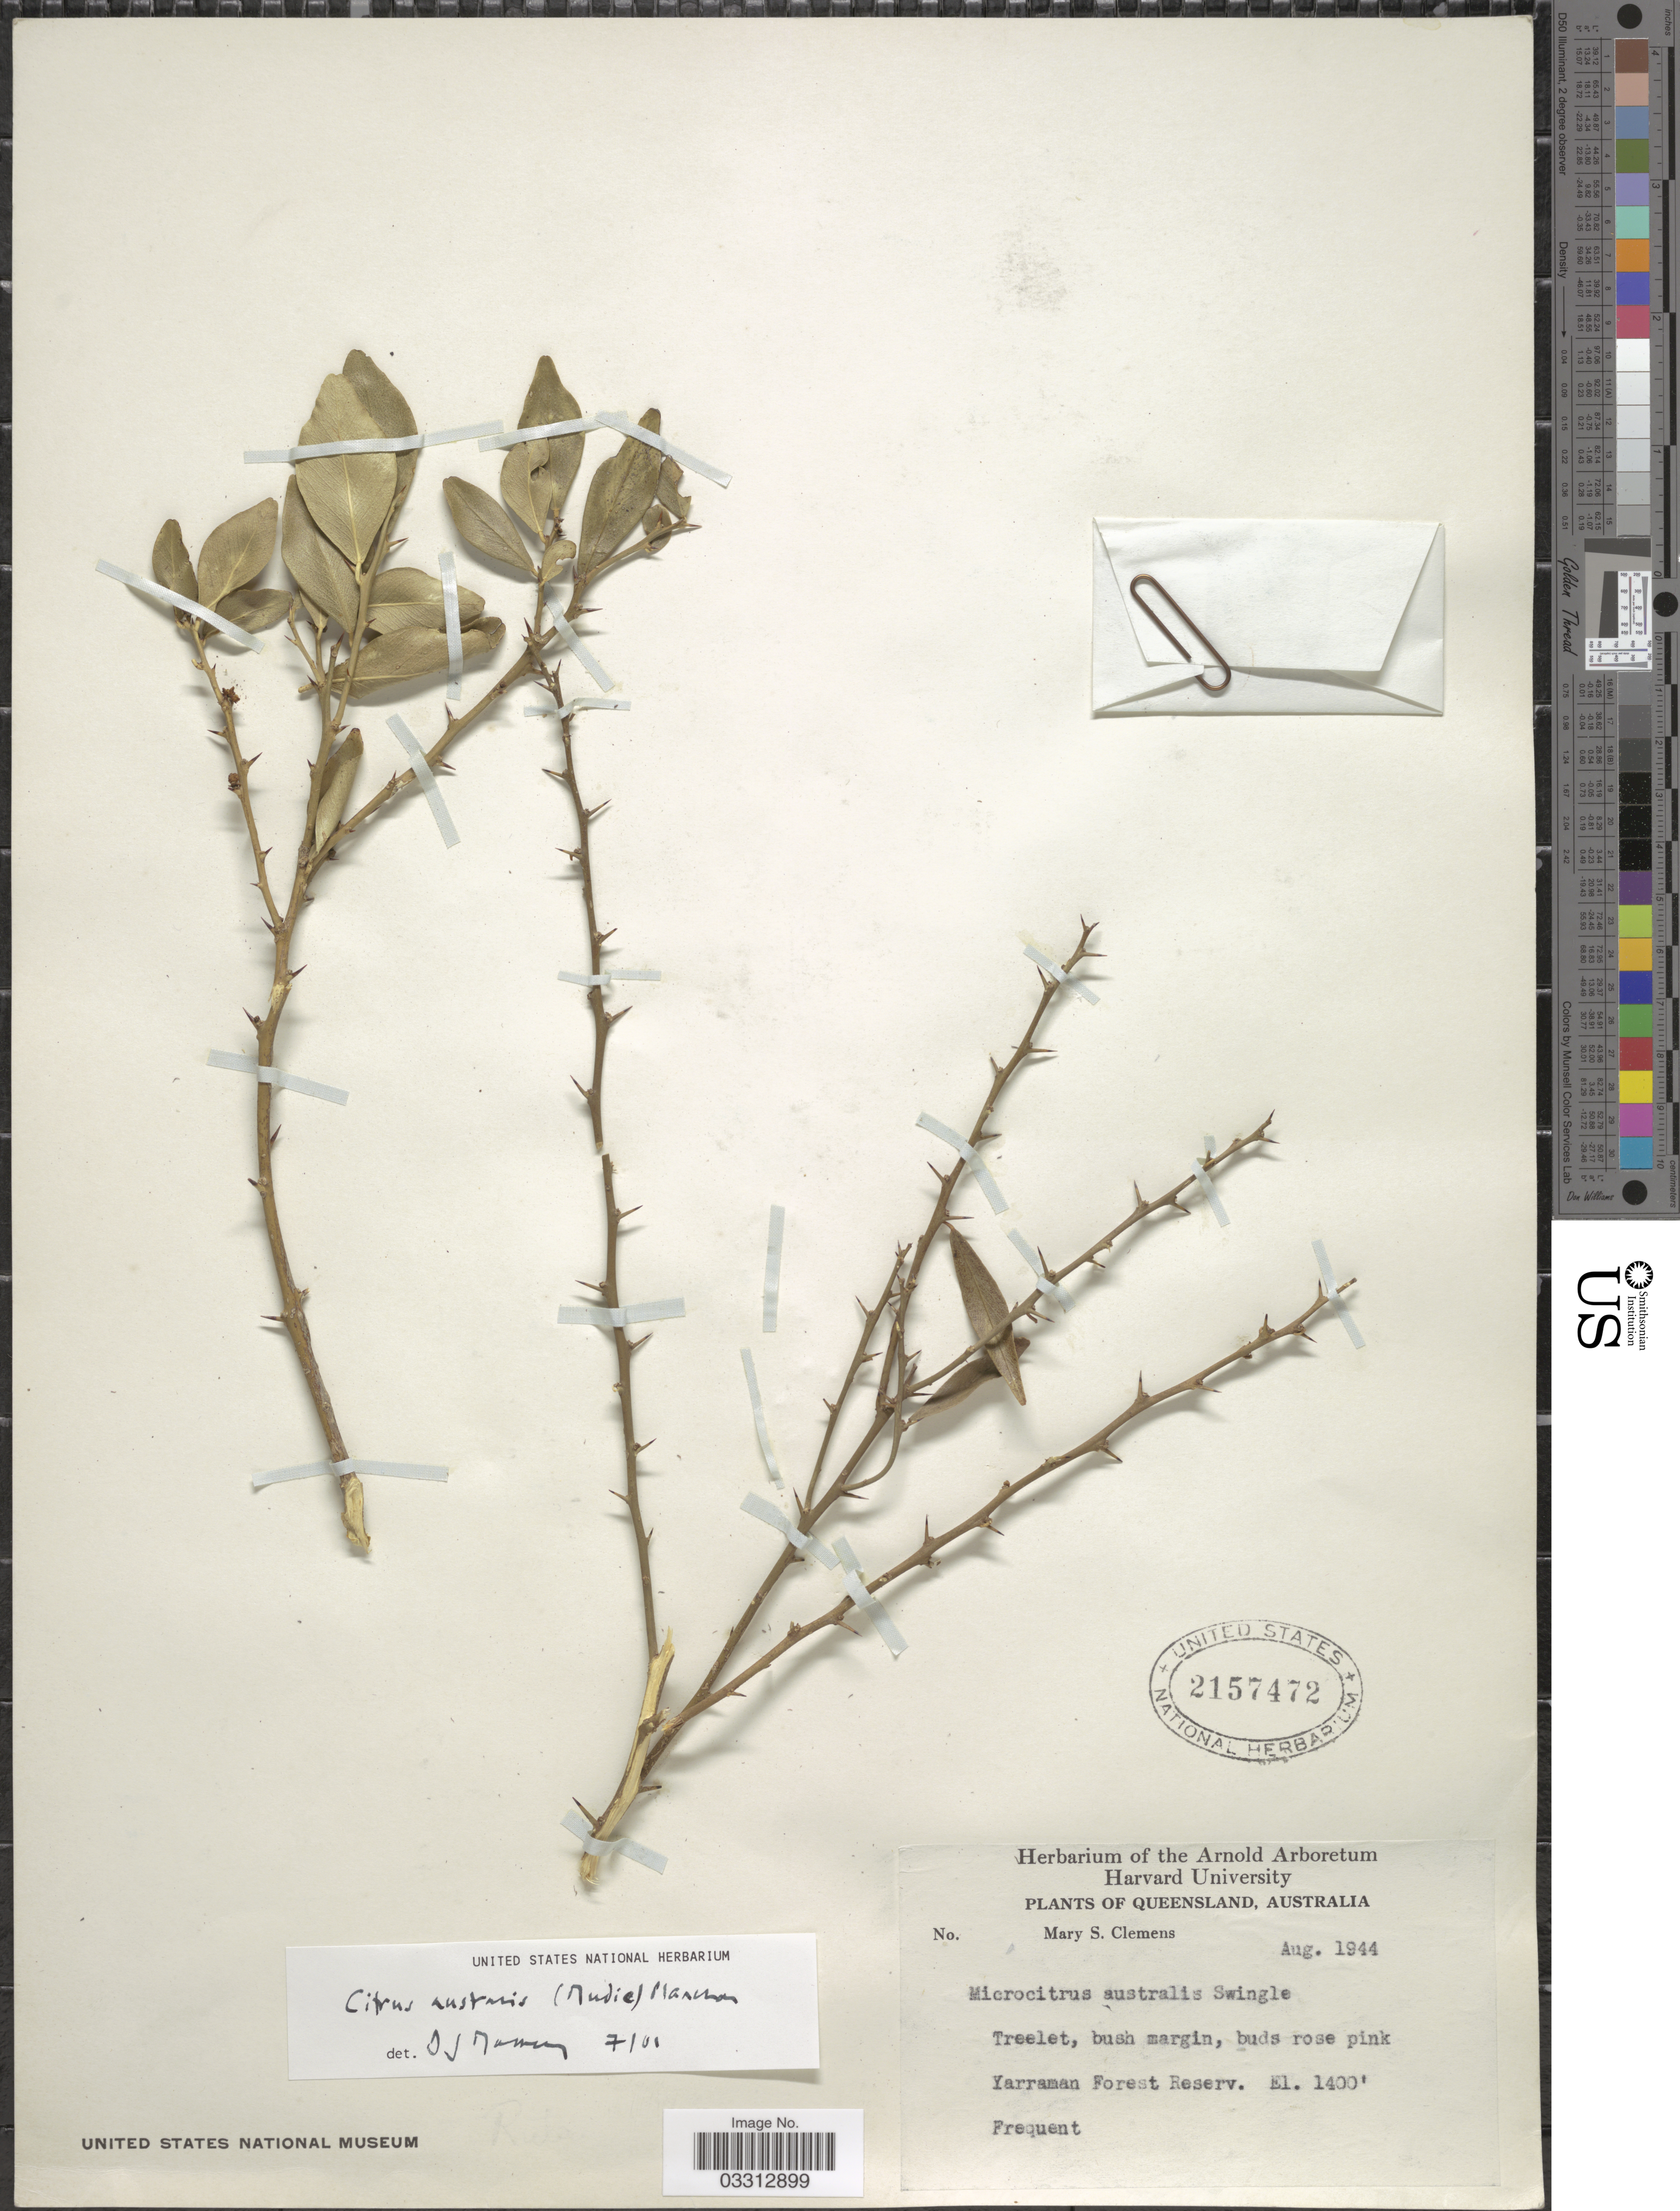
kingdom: Plantae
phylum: Tracheophyta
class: Magnoliopsida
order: Sapindales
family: Rutaceae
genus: Citrus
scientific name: Citrus australis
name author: (A. Cunn. & Mudie) Planch.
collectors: M. S. Clemens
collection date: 1944-08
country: Australia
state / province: Queensland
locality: Yarraman Forest Reserv.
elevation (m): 427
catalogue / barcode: US 2157472